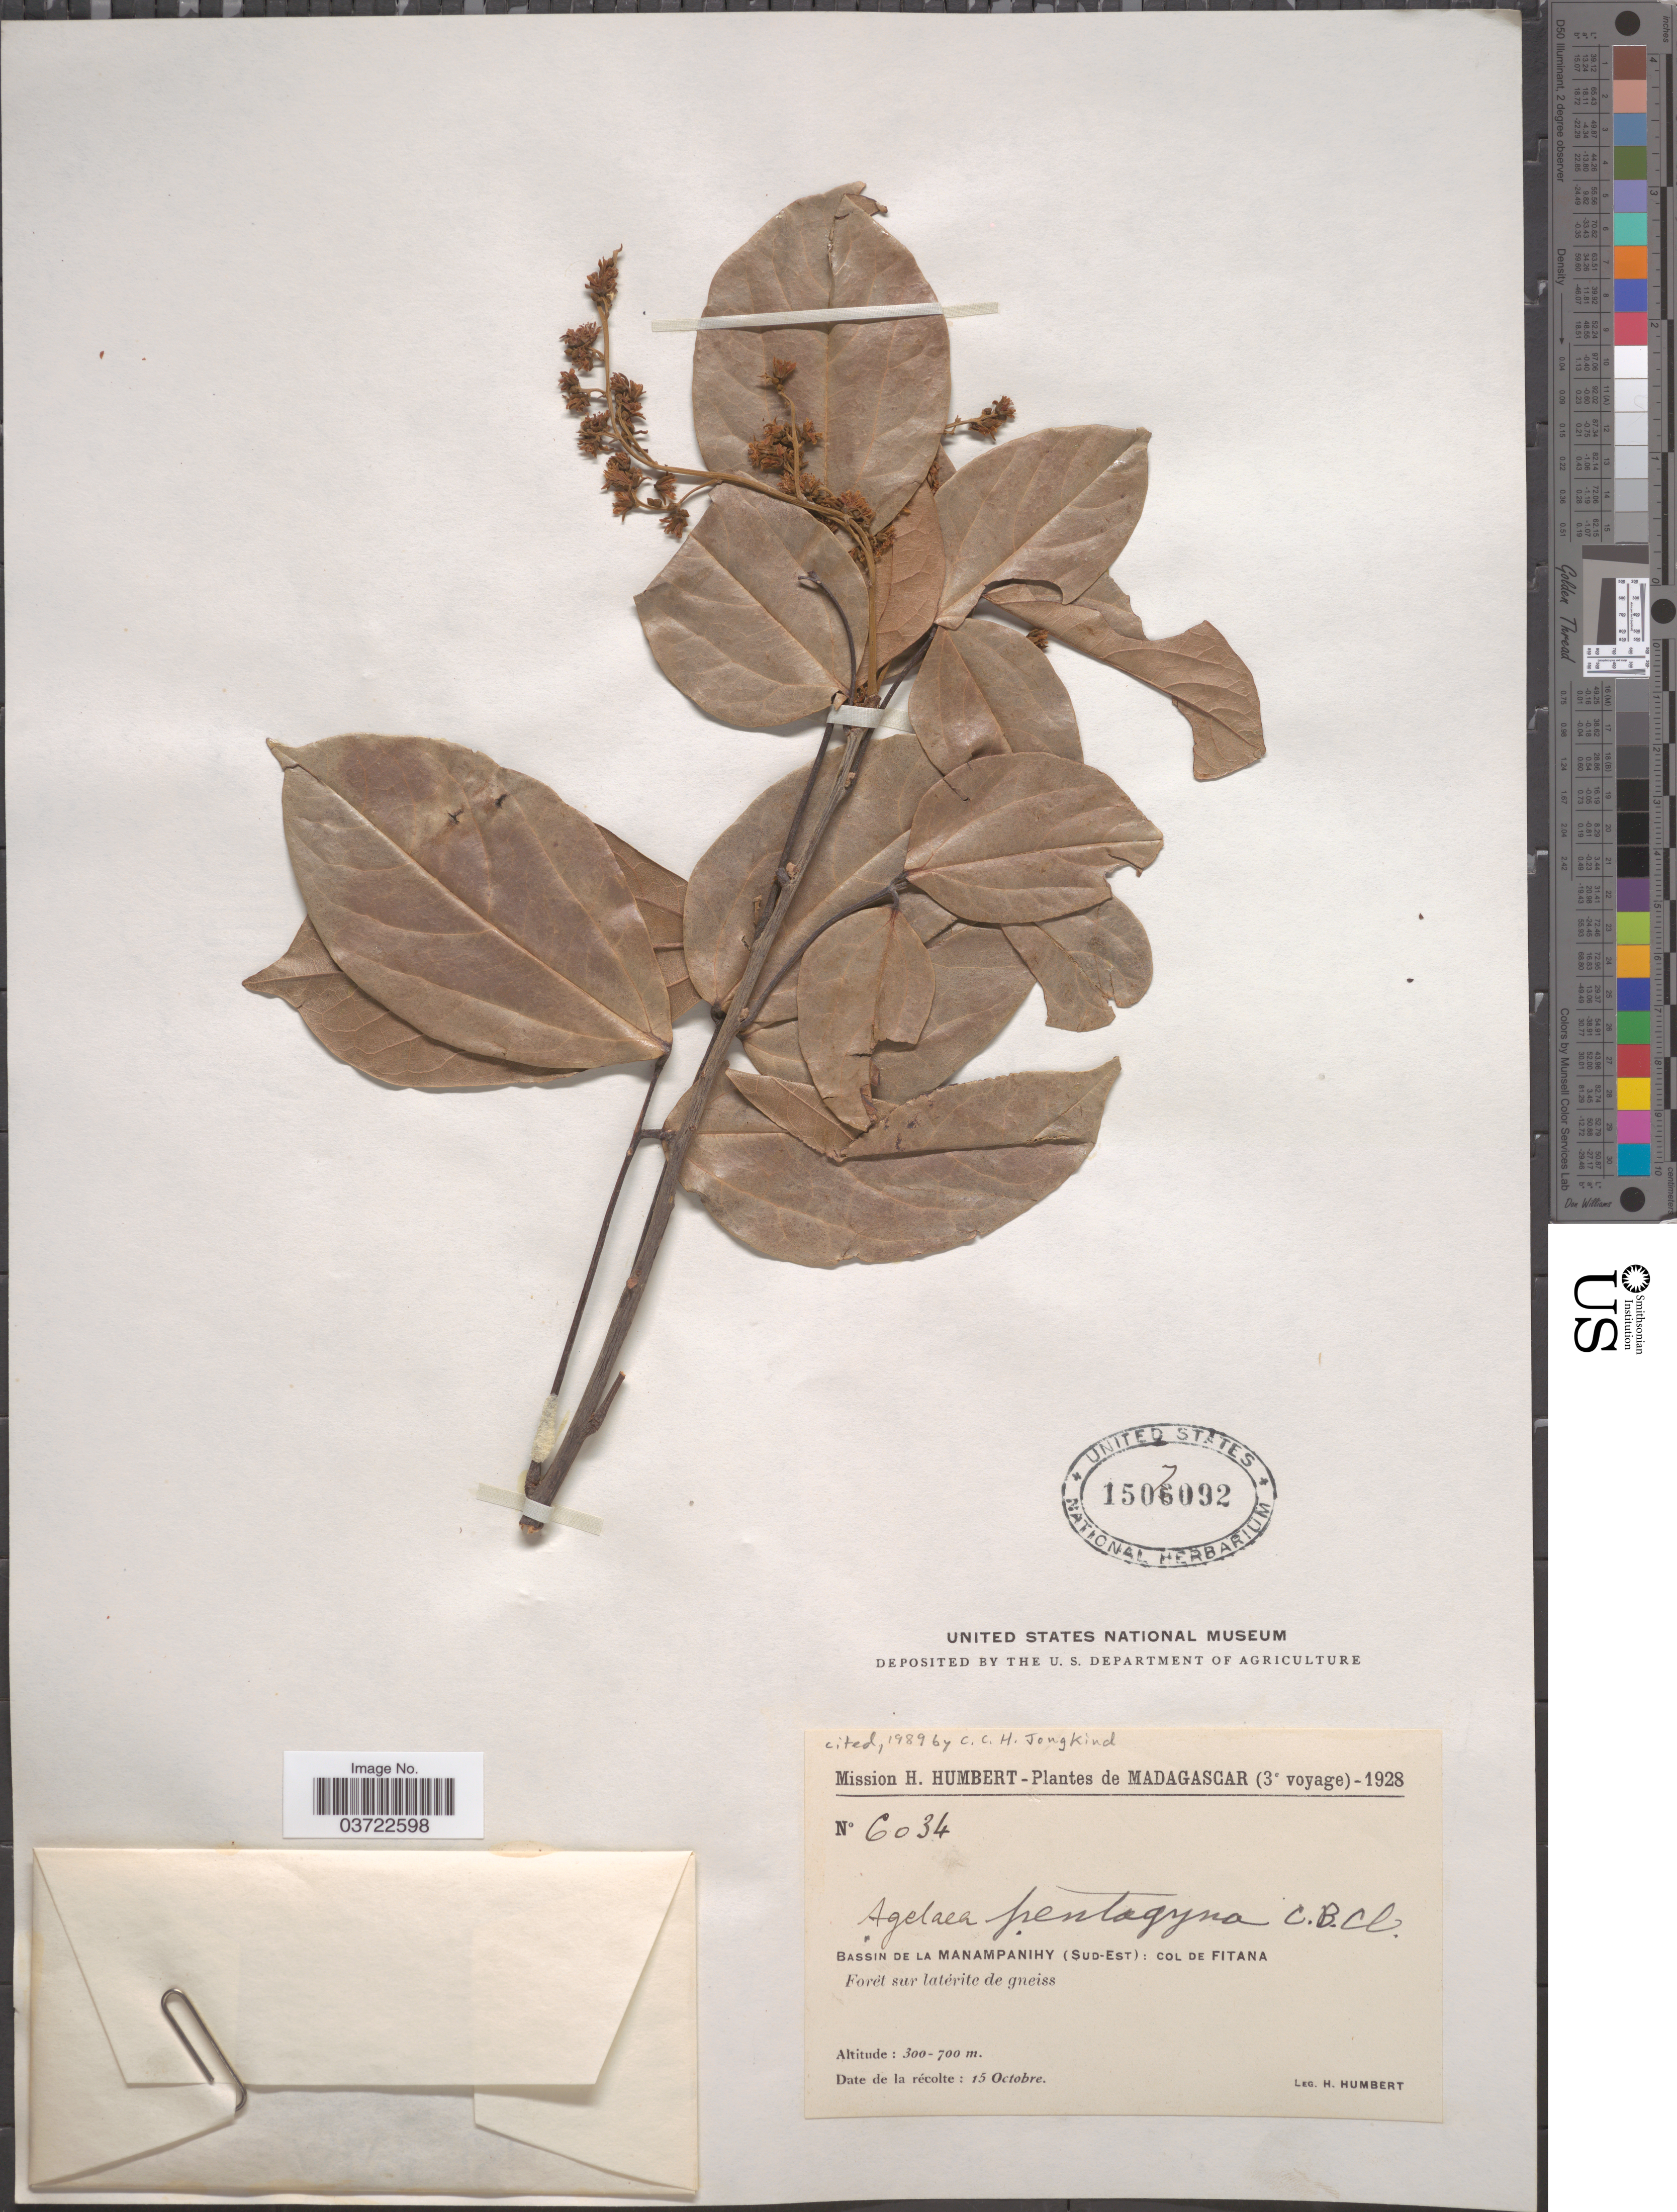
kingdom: Plantae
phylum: Tracheophyta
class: Magnoliopsida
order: Oxalidales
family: Connaraceae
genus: Agelaea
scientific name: Agelaea pentagyna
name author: (Lam.) Baill.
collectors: H. Humbert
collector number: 6034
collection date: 1928-10-15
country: Madagascar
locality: Basin de La Manampanihy (Sud-Est): Col de Fitana.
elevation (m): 300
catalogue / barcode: US 1507092